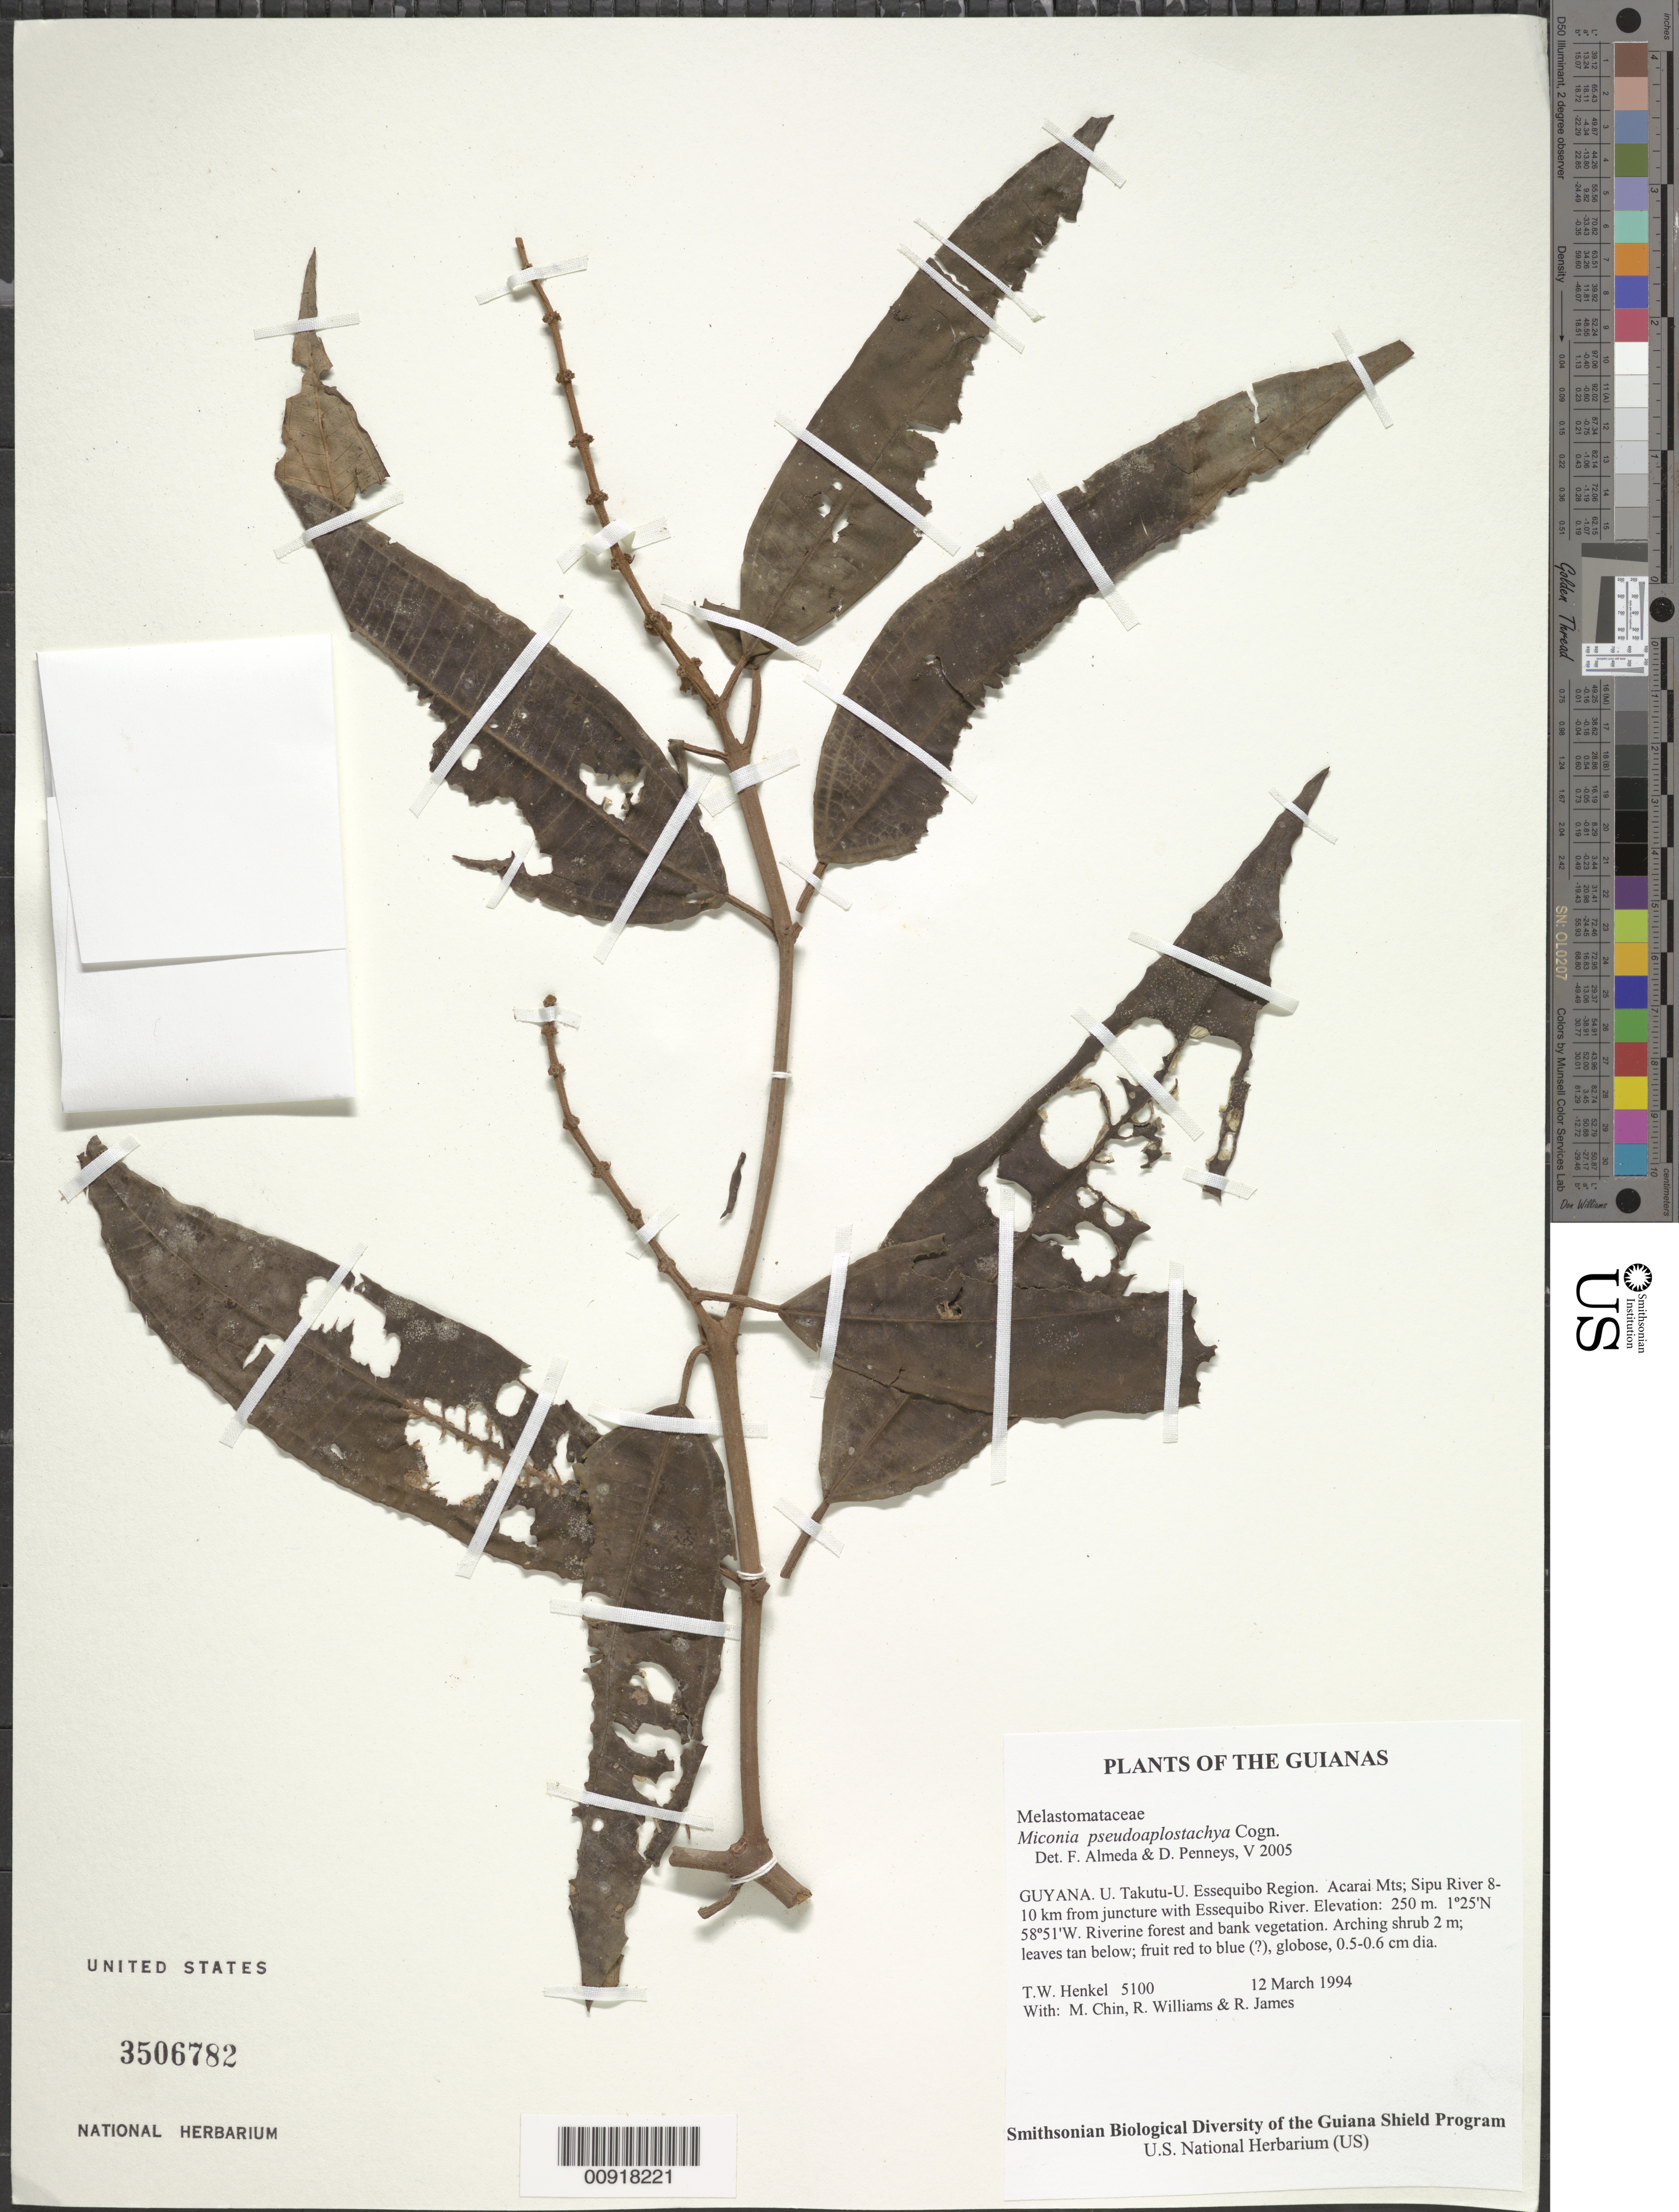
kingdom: Plantae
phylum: Tracheophyta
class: Magnoliopsida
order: Myrtales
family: Melastomataceae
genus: Miconia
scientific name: Miconia pseudoaplostachya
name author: Cogn.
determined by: Almeda, F.; Penneys, D. S.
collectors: T. Henkel, M. Chin, R. Williams & R. James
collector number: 5100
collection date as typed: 12 March 1994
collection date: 1994-03-12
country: Guyana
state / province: U. Takutu-U. Essequibo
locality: Acarai Mts; Sipu River 8-10 km from juncture with Essequibo River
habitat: Riverine forest and bank vegetation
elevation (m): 250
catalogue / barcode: US 3506782